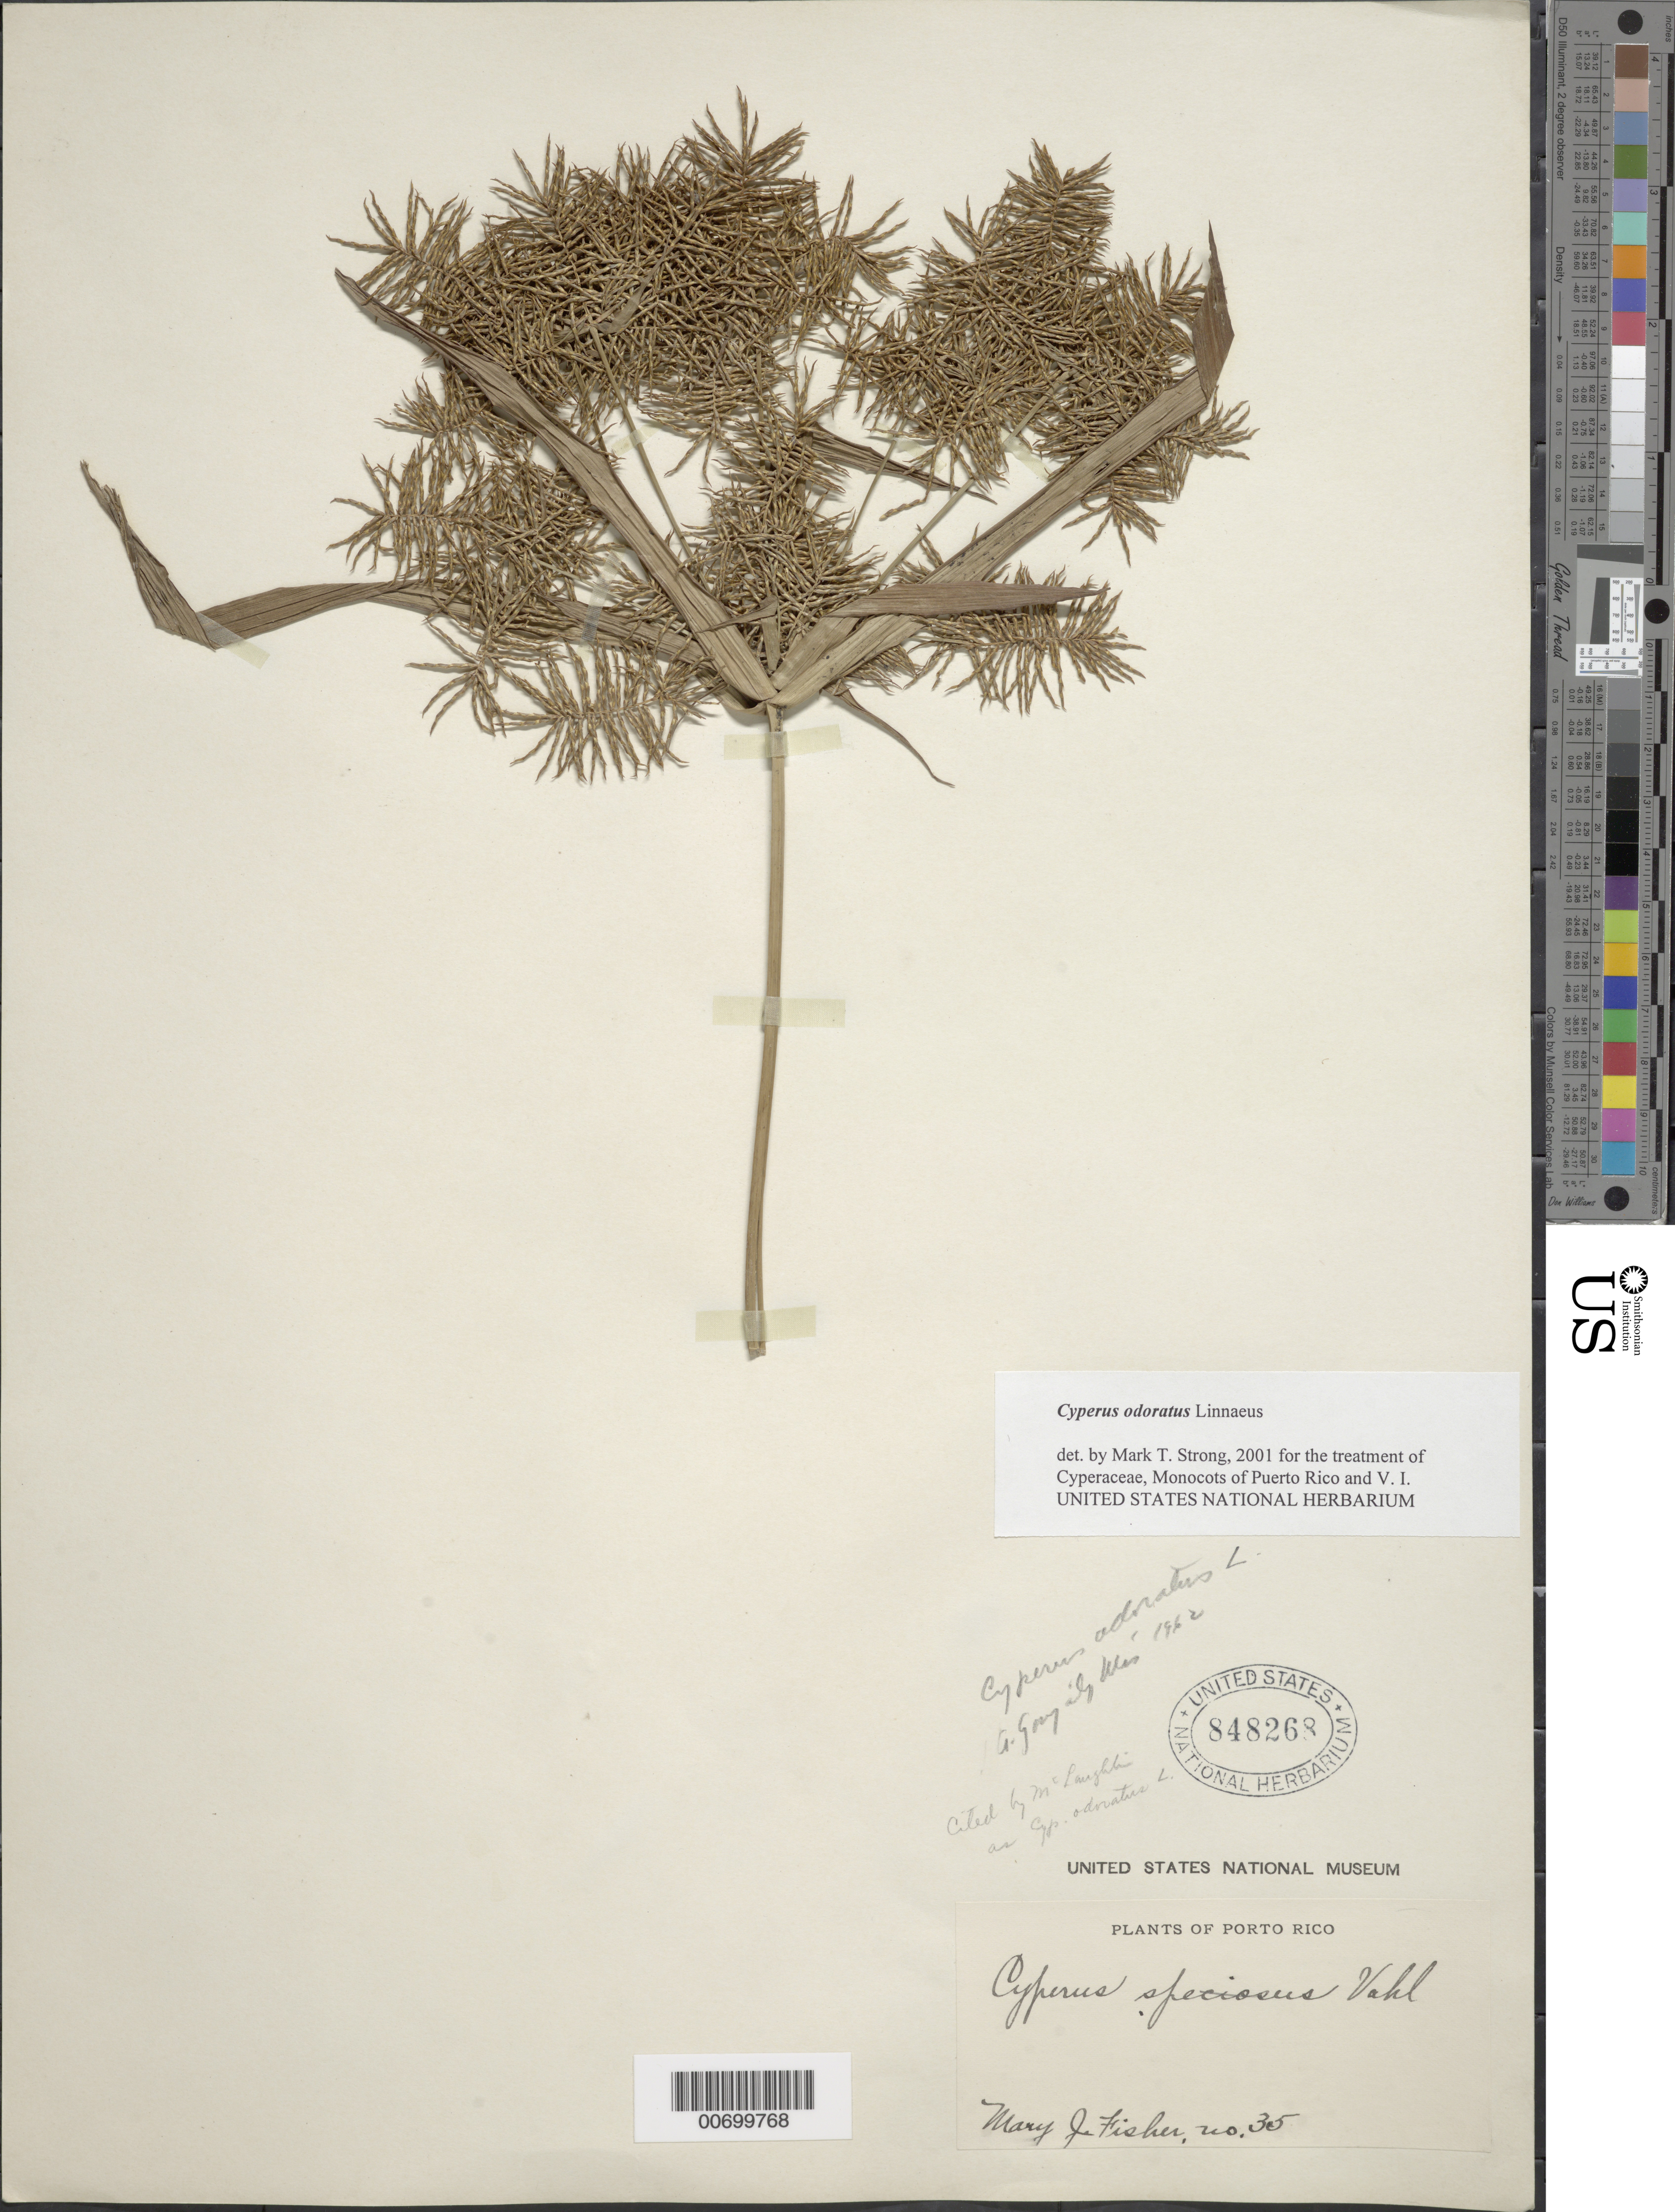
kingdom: Plantae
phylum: Tracheophyta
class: Liliopsida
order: Poales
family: Cyperaceae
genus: Cyperus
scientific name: Cyperus strongii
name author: G.C. Tucker & Gandhi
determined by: Strong, Mark T., (BOT), Smithsonian Institution - National Museum of Natural History (UNITED STATES)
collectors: M. J. Fisher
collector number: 35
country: Puerto Rico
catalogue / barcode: US 848268